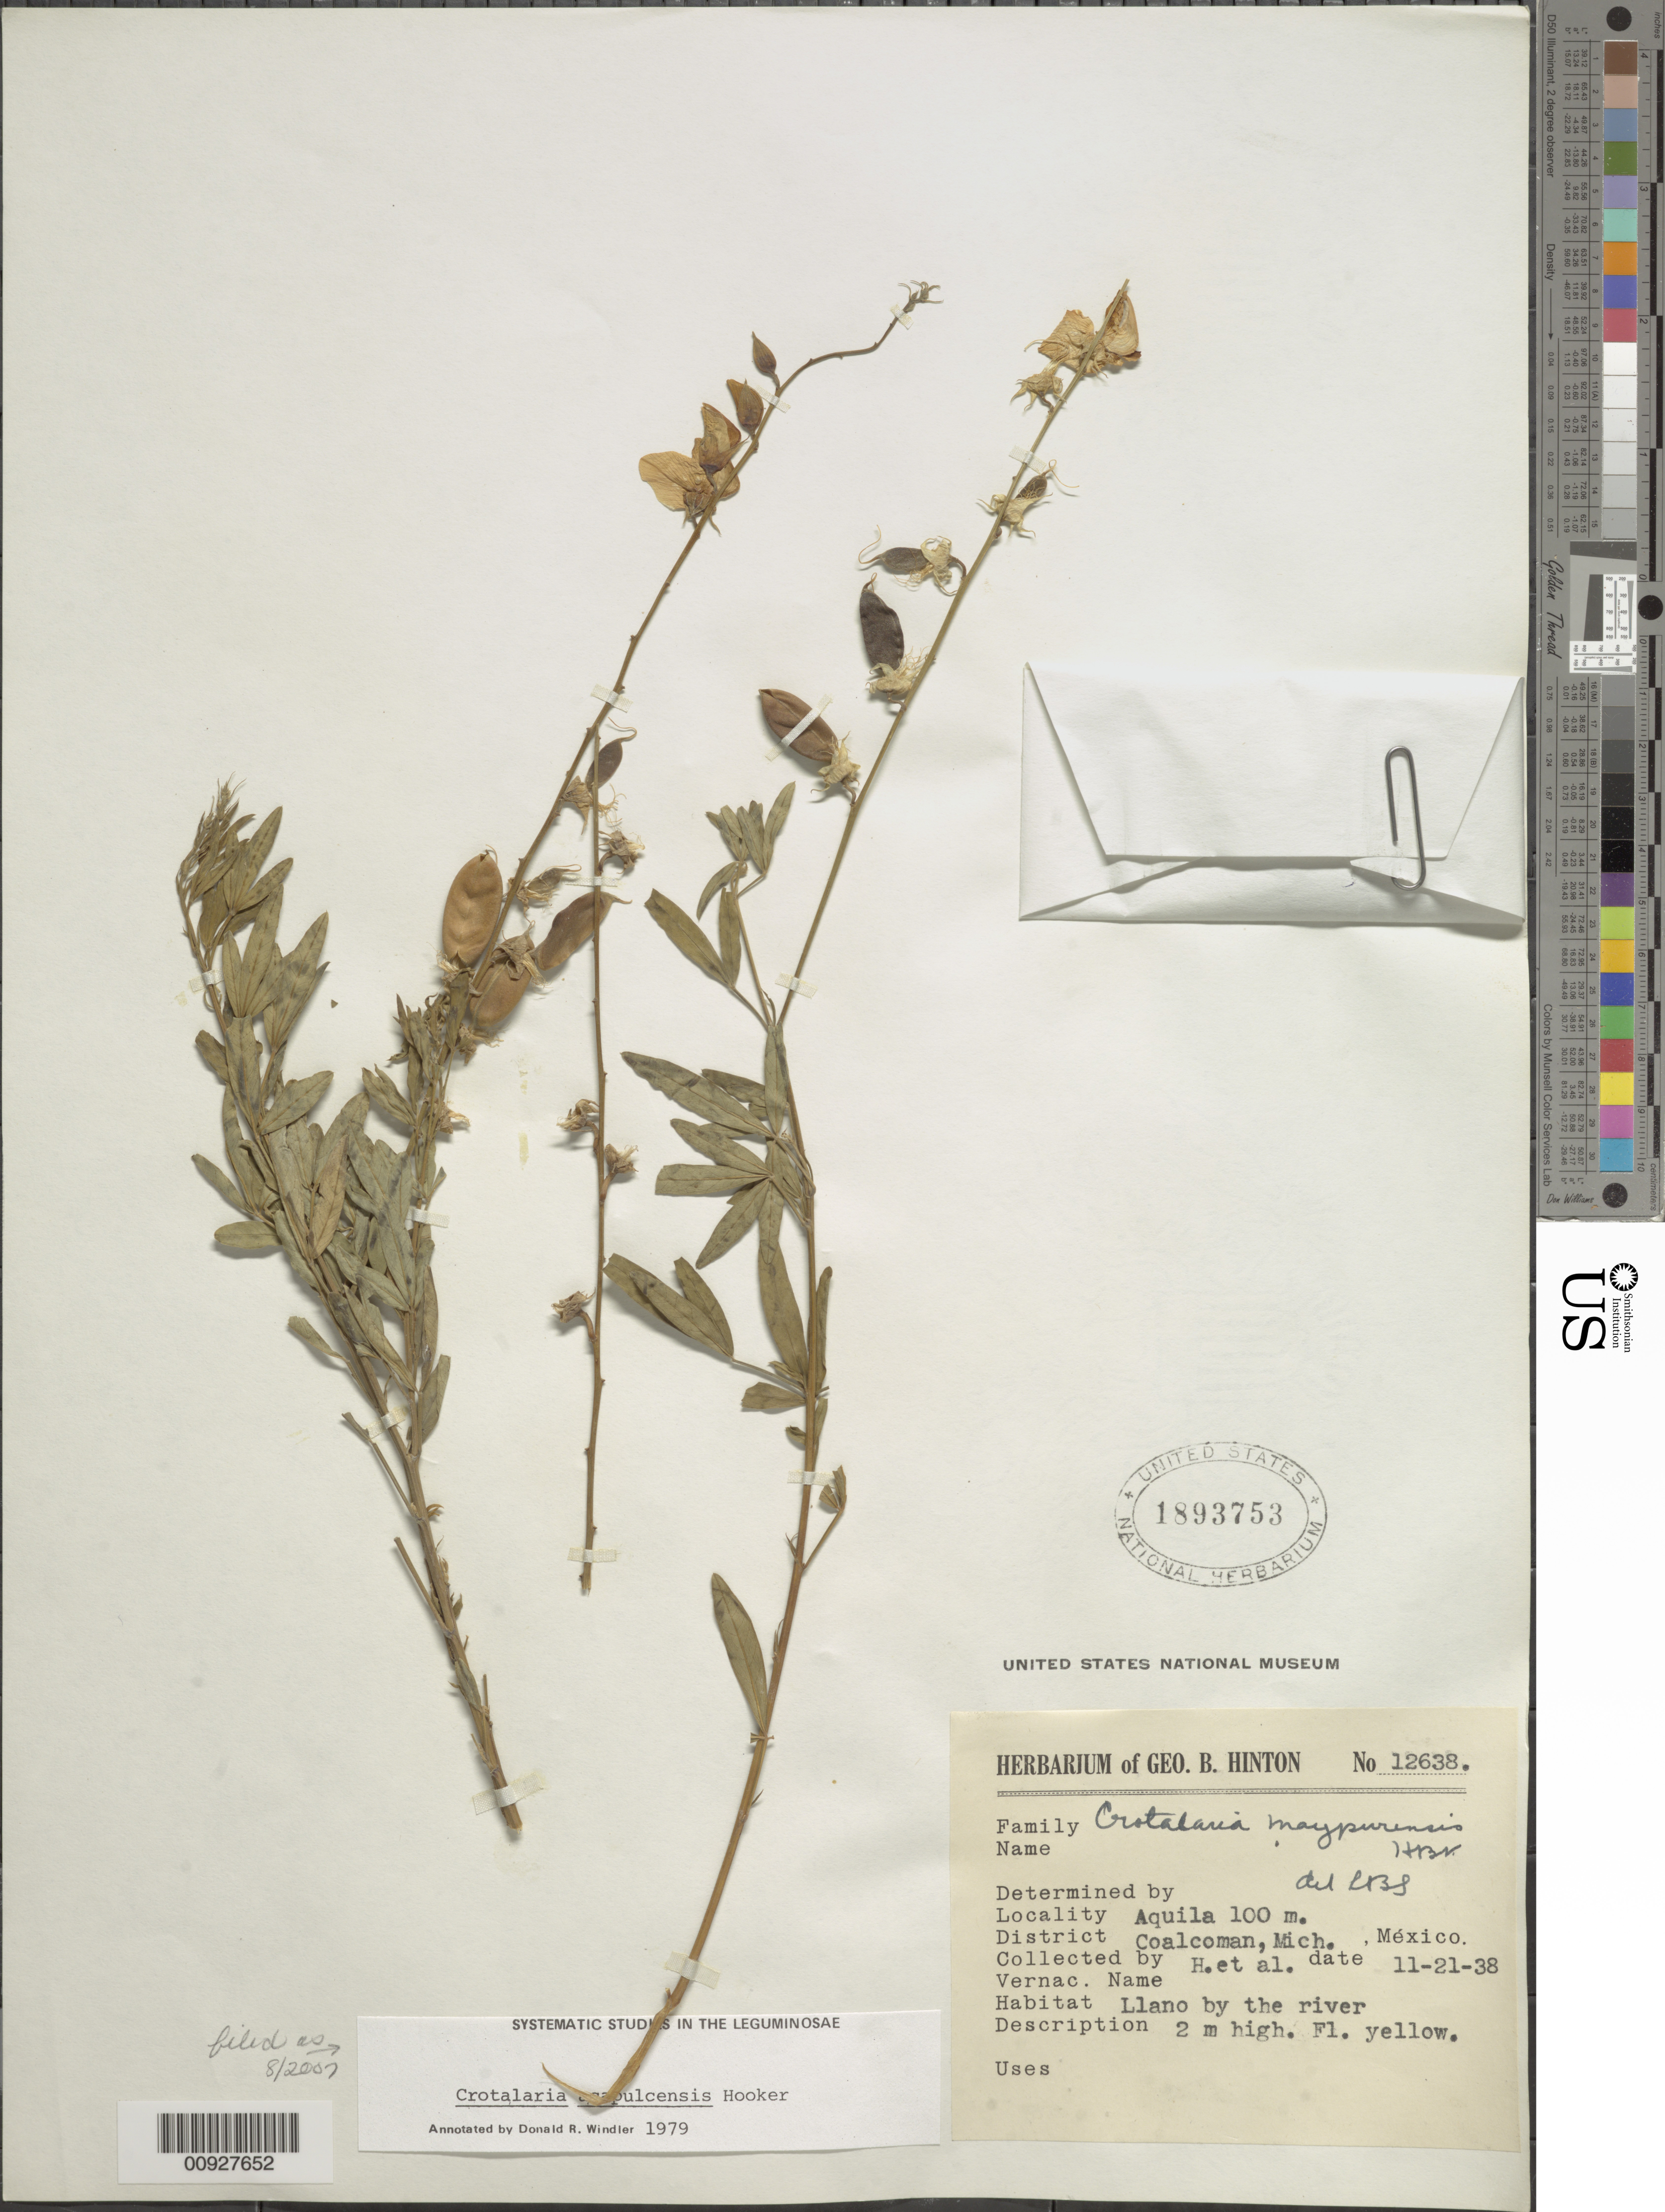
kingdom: Plantae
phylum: Tracheophyta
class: Magnoliopsida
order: Fabales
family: Fabaceae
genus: Crotalaria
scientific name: Crotalaria acapulcensis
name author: Hook. & Arn.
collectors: G. B. Hinton & et al.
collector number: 12638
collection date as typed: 21 Nov 1938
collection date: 1938-11-21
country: Mexico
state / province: Michoacán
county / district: Coalcomán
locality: Aquila, District Coalcomán, Mich.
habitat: Llano by the river.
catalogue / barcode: US 1893753